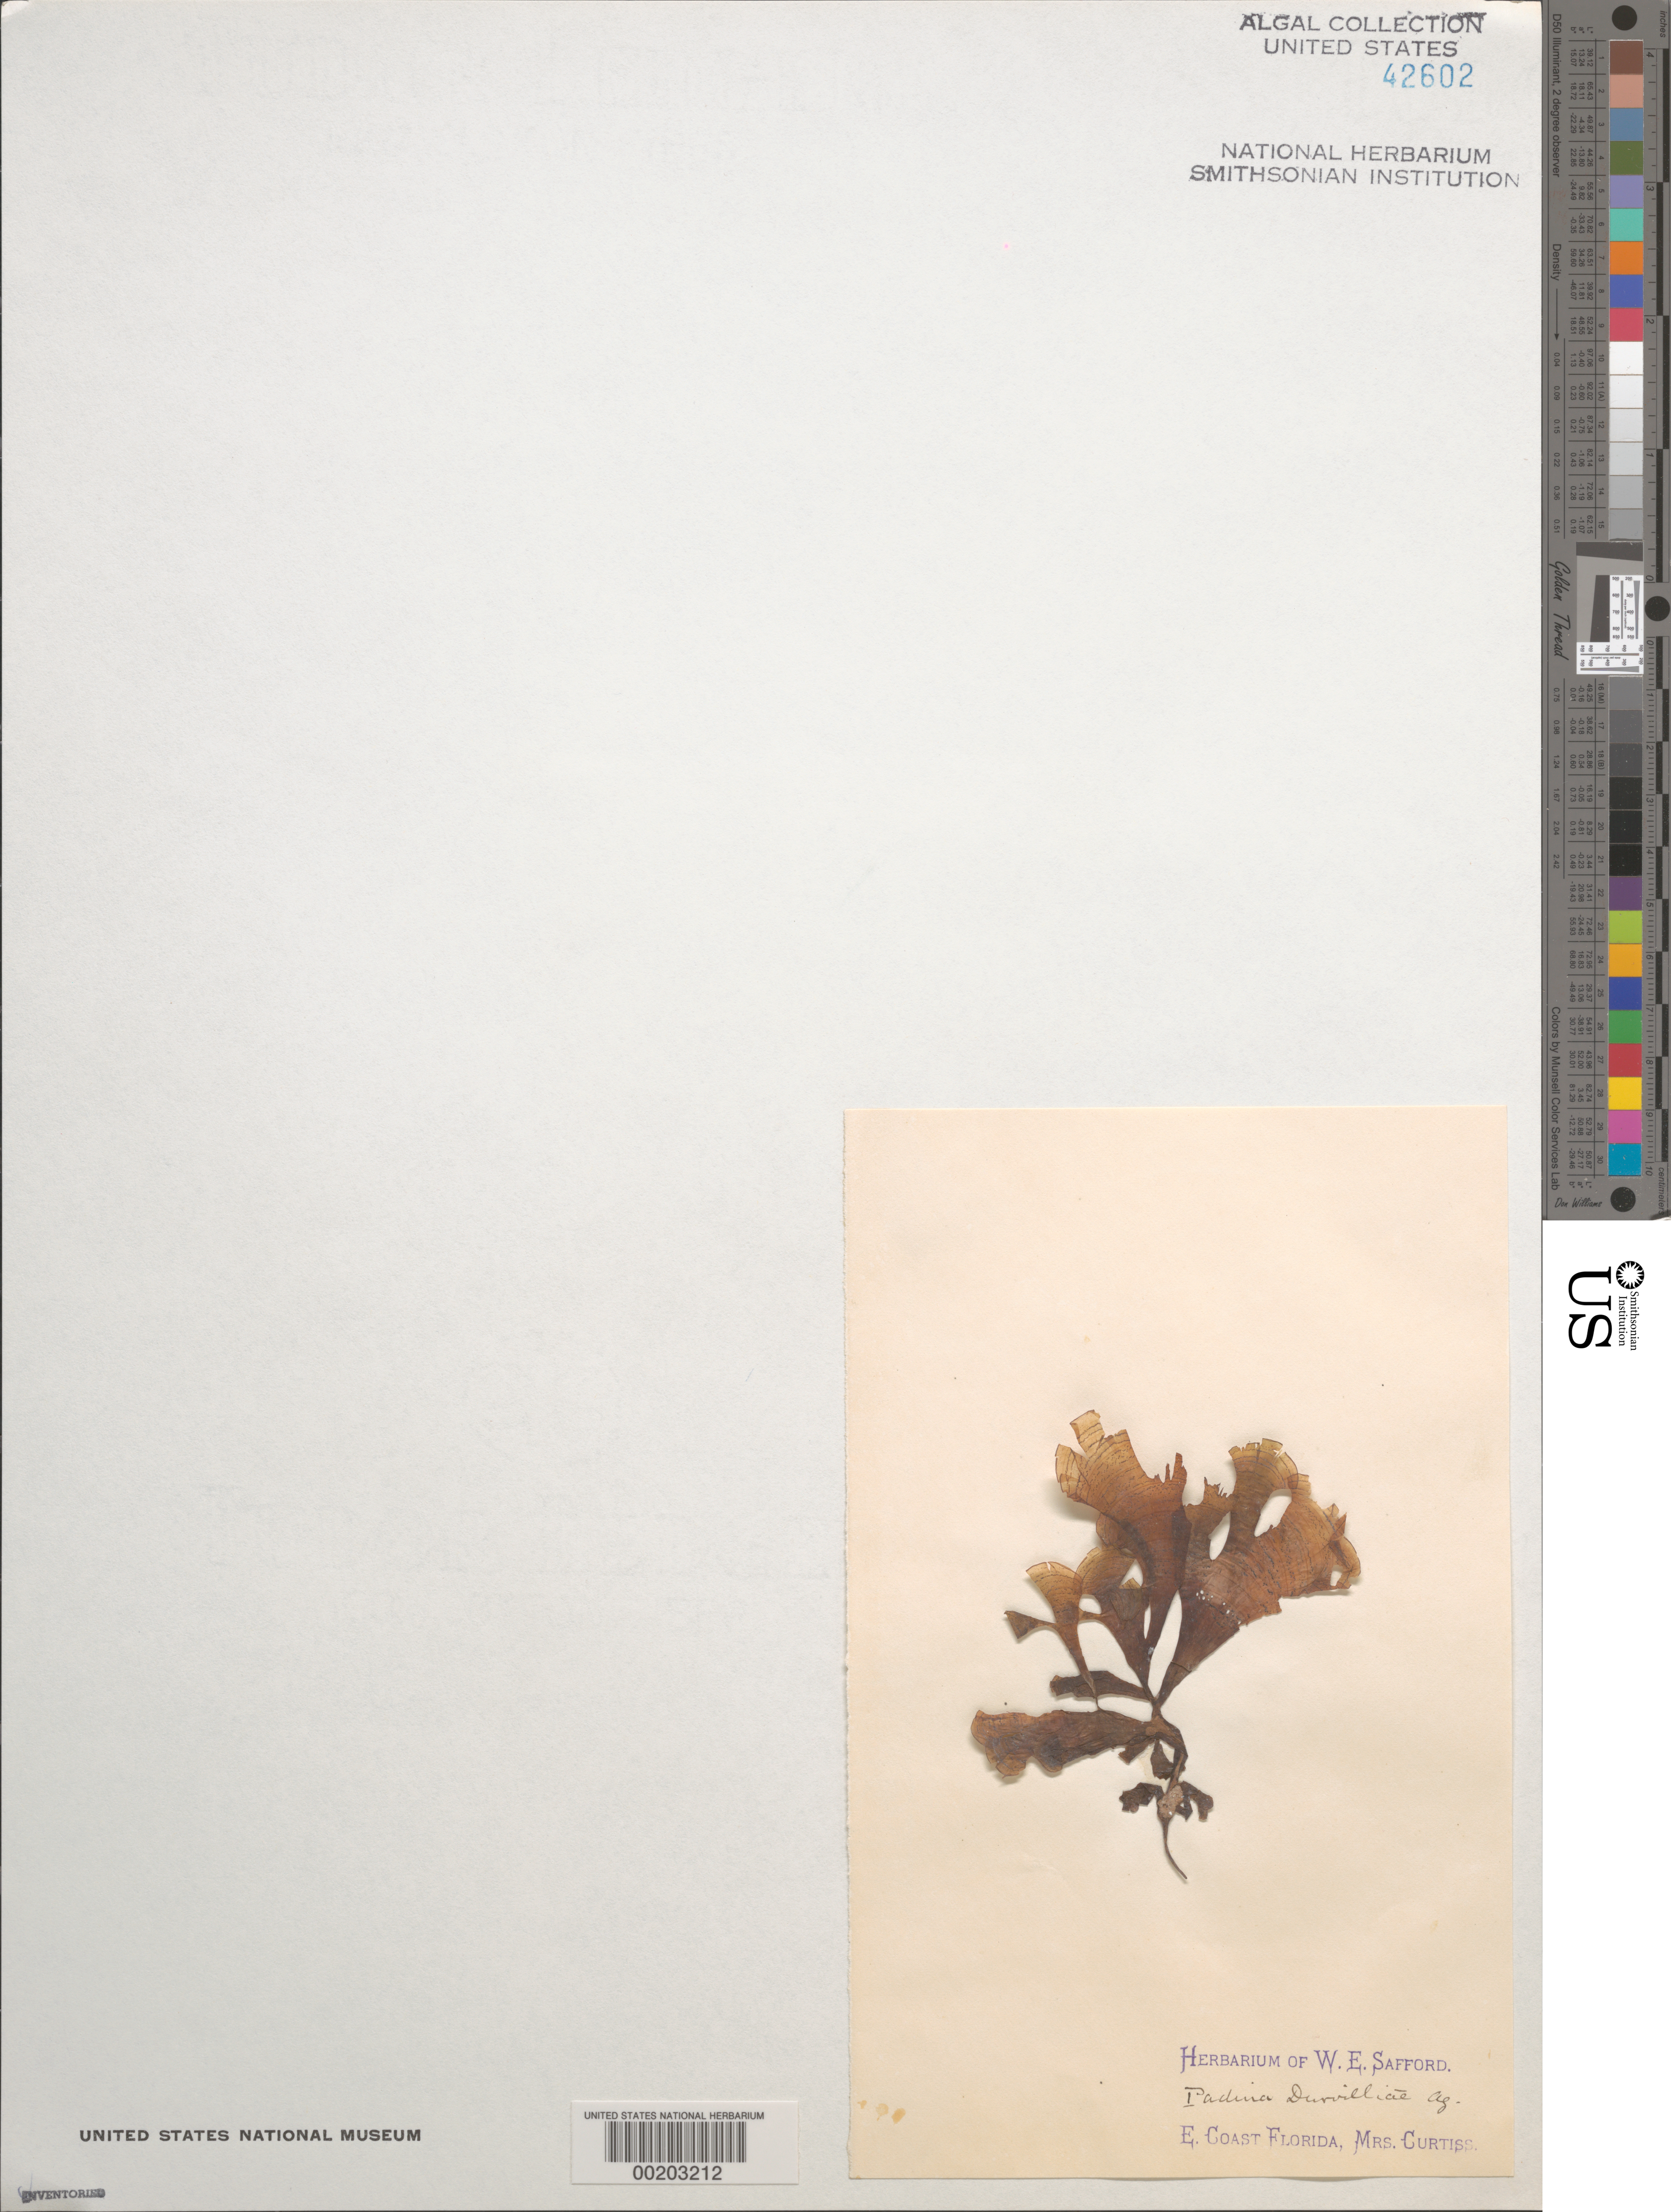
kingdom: Chromista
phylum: Ochrophyta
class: Phaeophyceae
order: Dictyotales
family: Dictyotaceae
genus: Padina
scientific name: Padina durvillaei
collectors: F. A. Curtiss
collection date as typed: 18--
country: United States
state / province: Florida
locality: East coast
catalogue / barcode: US 42602